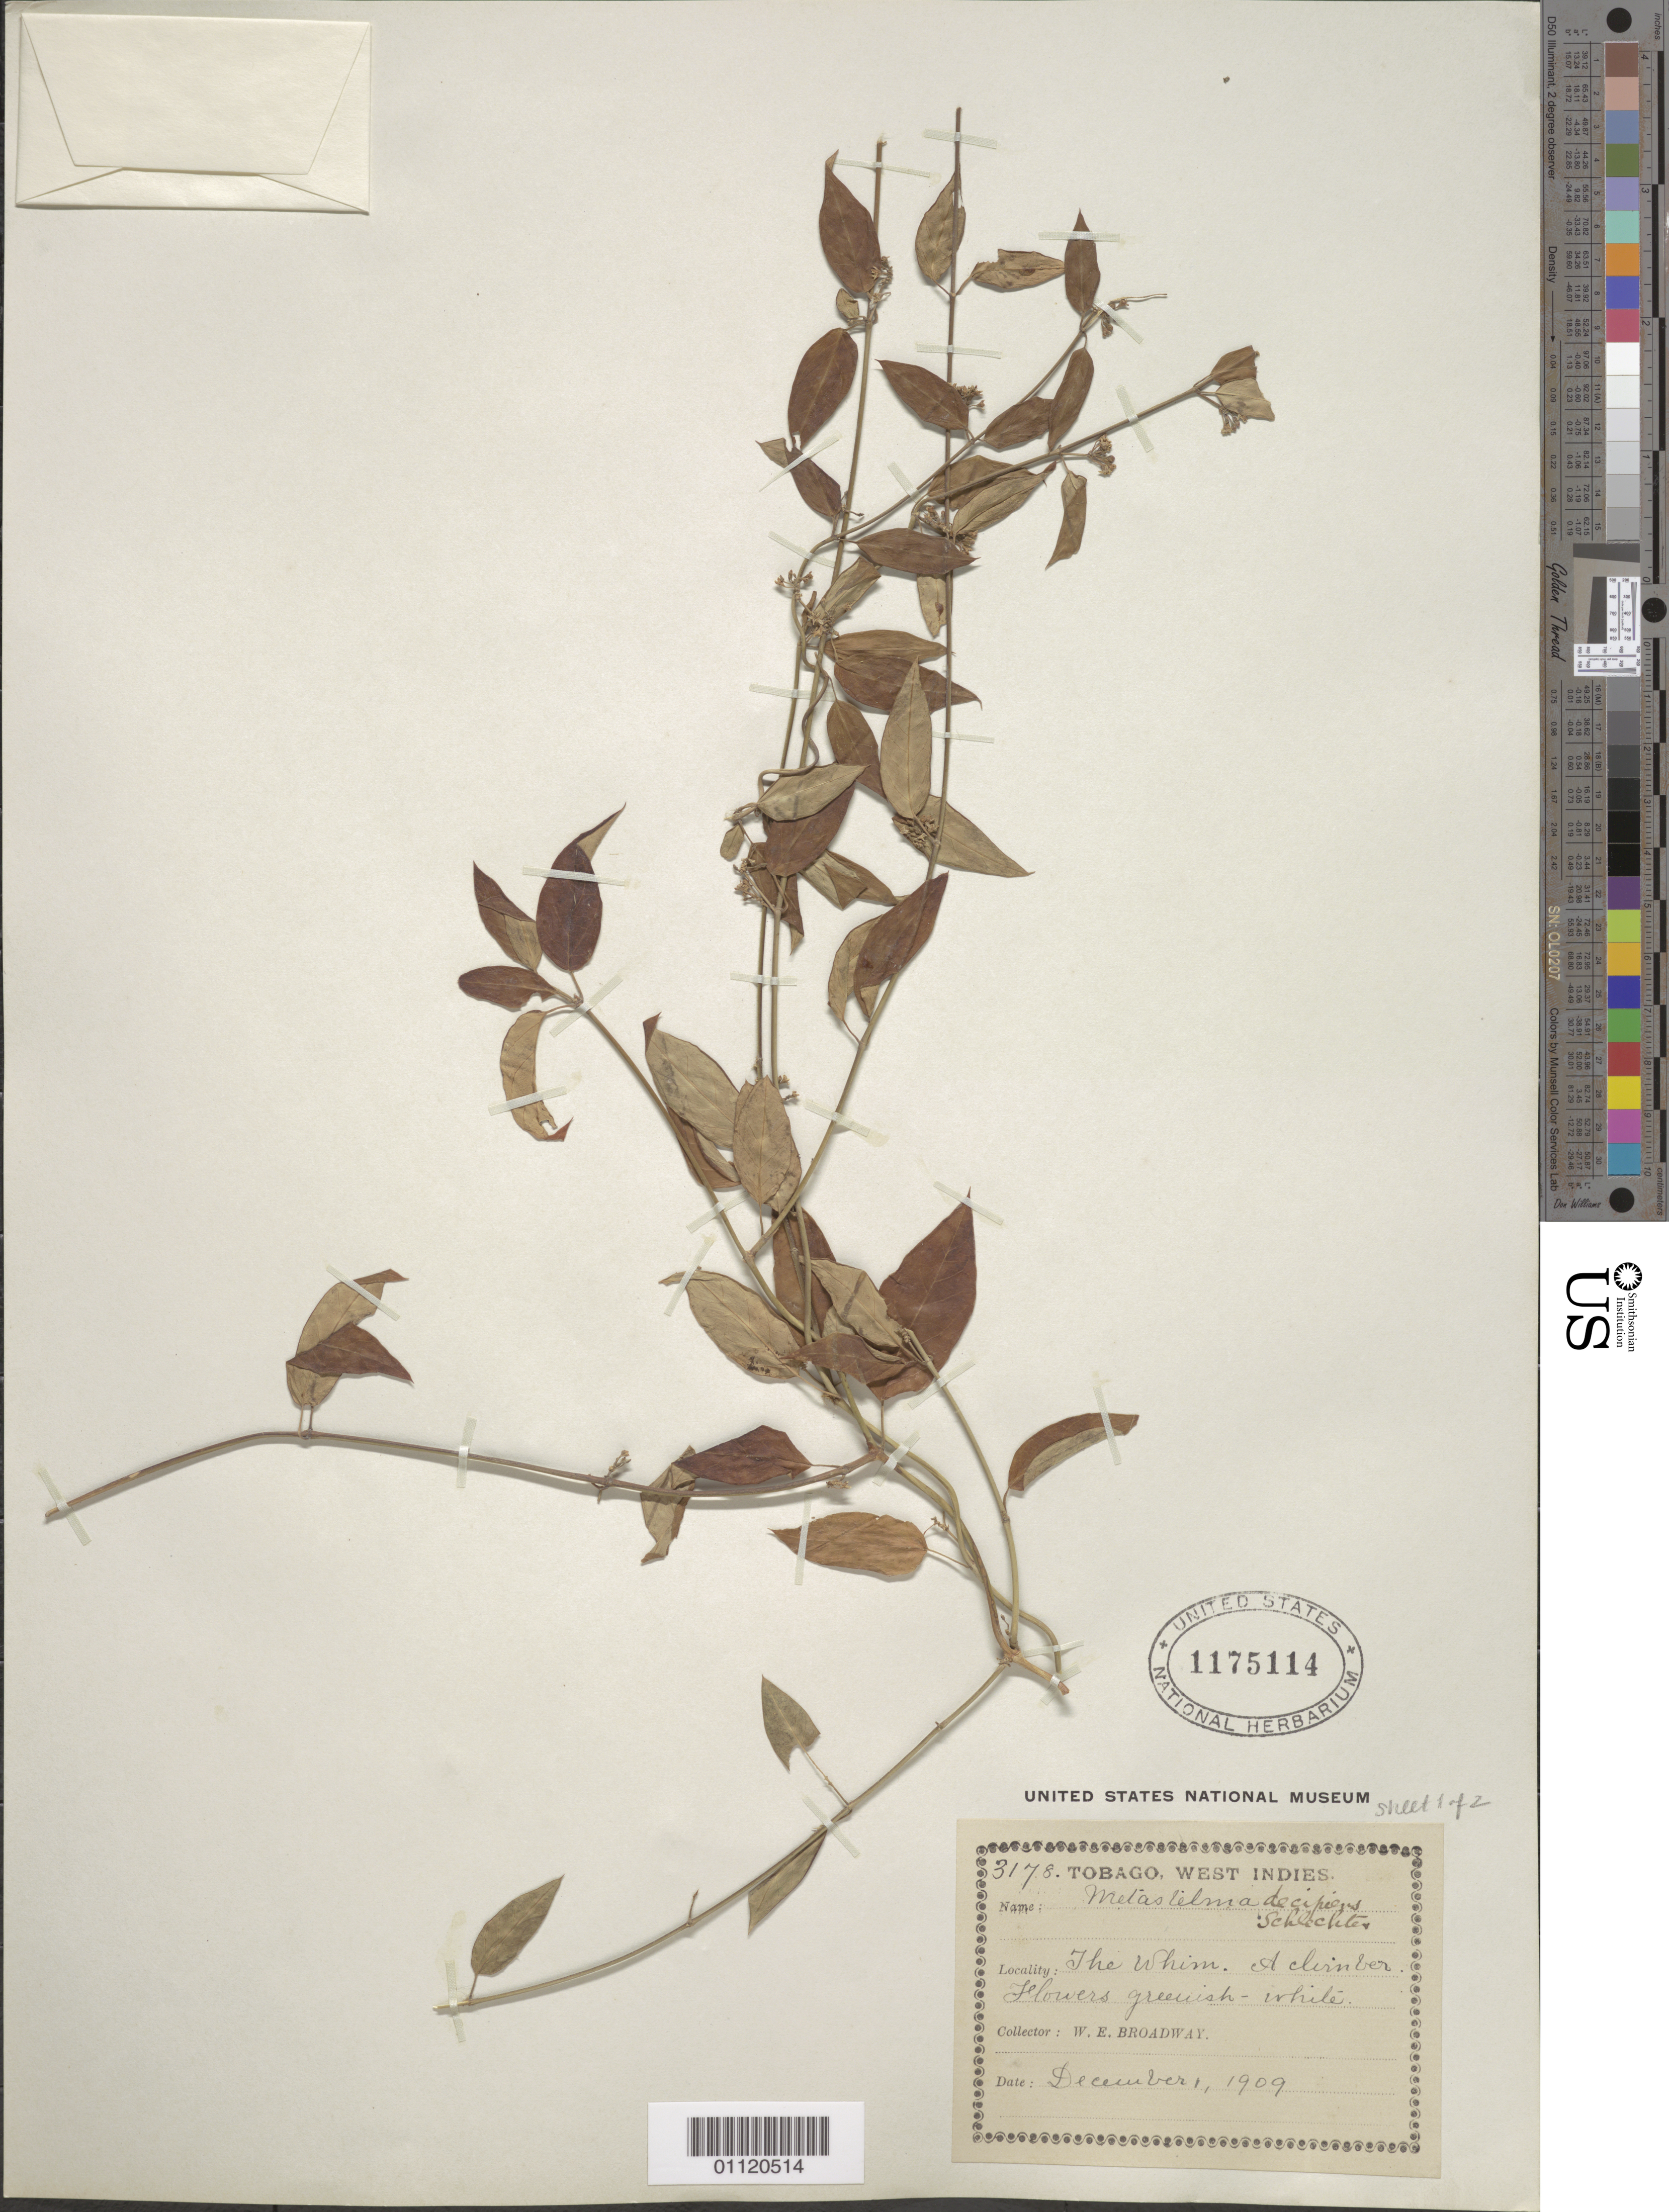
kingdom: Plantae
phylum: Tracheophyta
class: Magnoliopsida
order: Gentianales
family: Apocynaceae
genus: Metastelma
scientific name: Metastelma decipiens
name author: Schltr.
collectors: W. E. Broadway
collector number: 3178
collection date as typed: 01 Dec 1909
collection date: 1909-12-01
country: Trinidad and Tobago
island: Tobago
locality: The Whim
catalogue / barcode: US 1175114